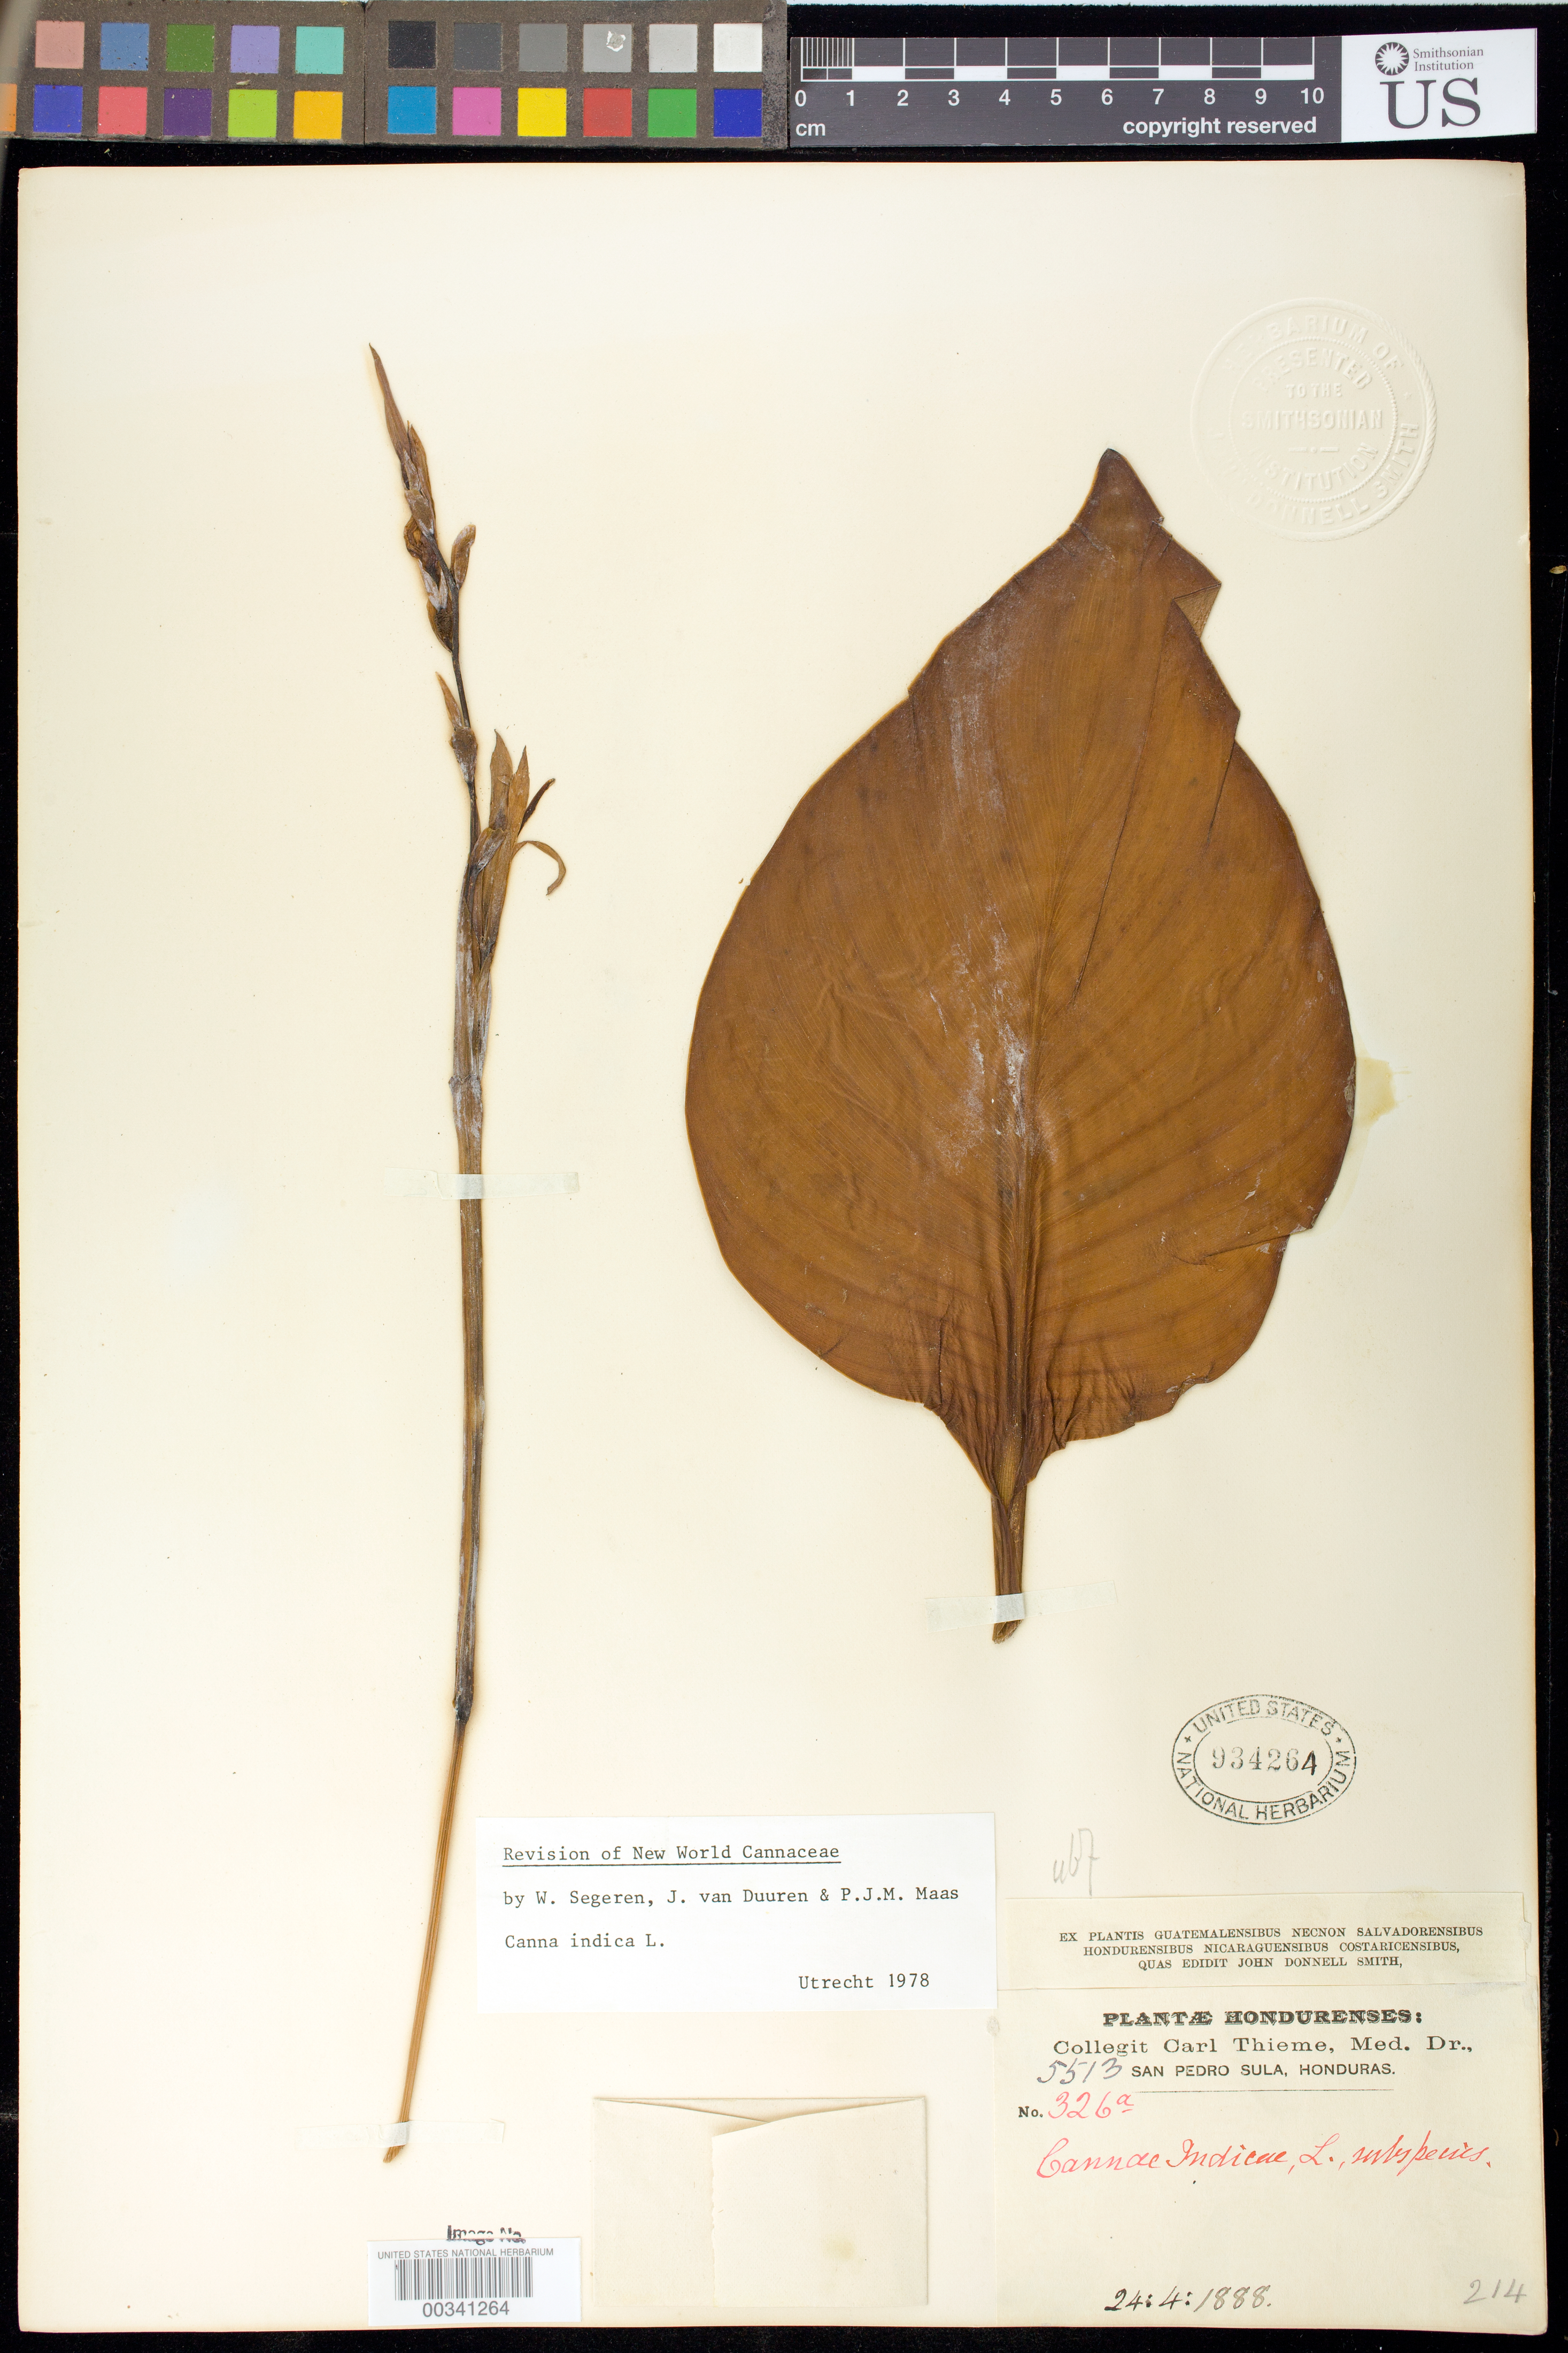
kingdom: Plantae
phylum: Tracheophyta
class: Liliopsida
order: Zingiberales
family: Cannaceae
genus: Canna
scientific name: Canna indica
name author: L.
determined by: Segeren, W.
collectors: C. Thieme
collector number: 326a / 5513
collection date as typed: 24 Apr 1888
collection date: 1888-04-24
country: Honduras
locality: San Pedro Sula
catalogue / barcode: US 934264